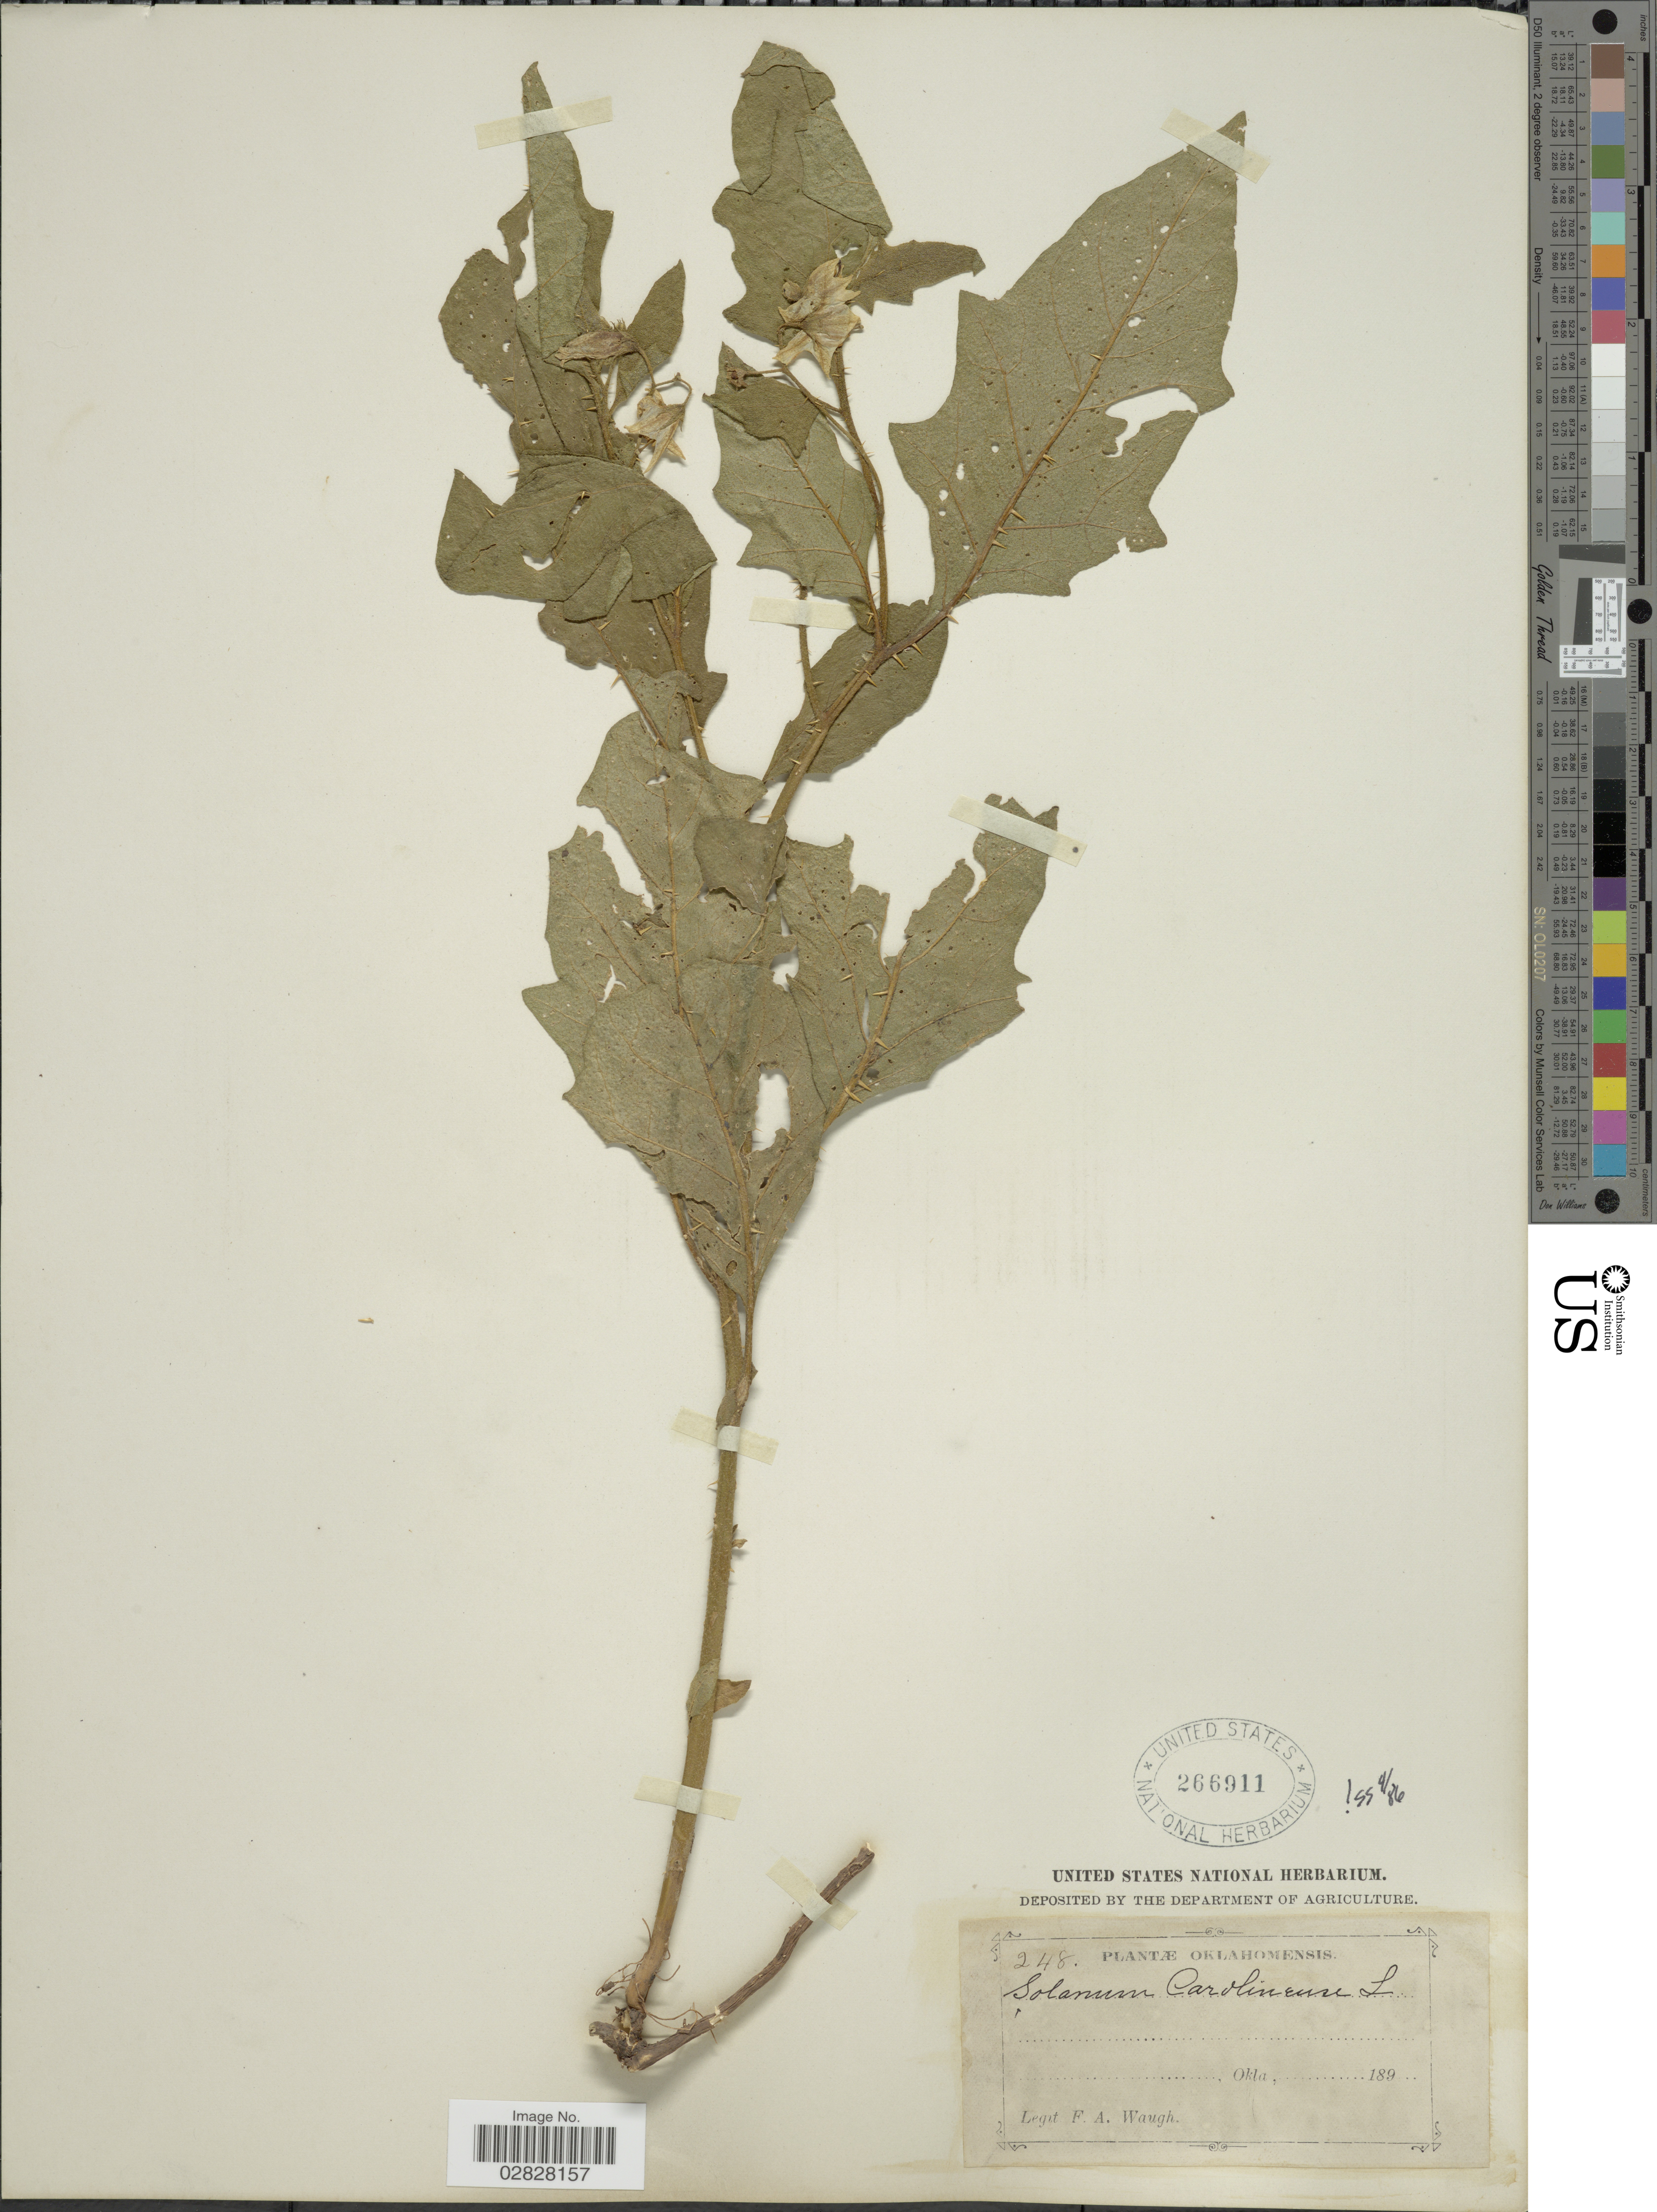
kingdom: Plantae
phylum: Tracheophyta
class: Magnoliopsida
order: Solanales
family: Solanaceae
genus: Solanum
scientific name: Solanum carolinense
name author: L.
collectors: F. Waugh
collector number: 248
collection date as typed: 189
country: United States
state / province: Oklahoma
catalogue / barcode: US 266911